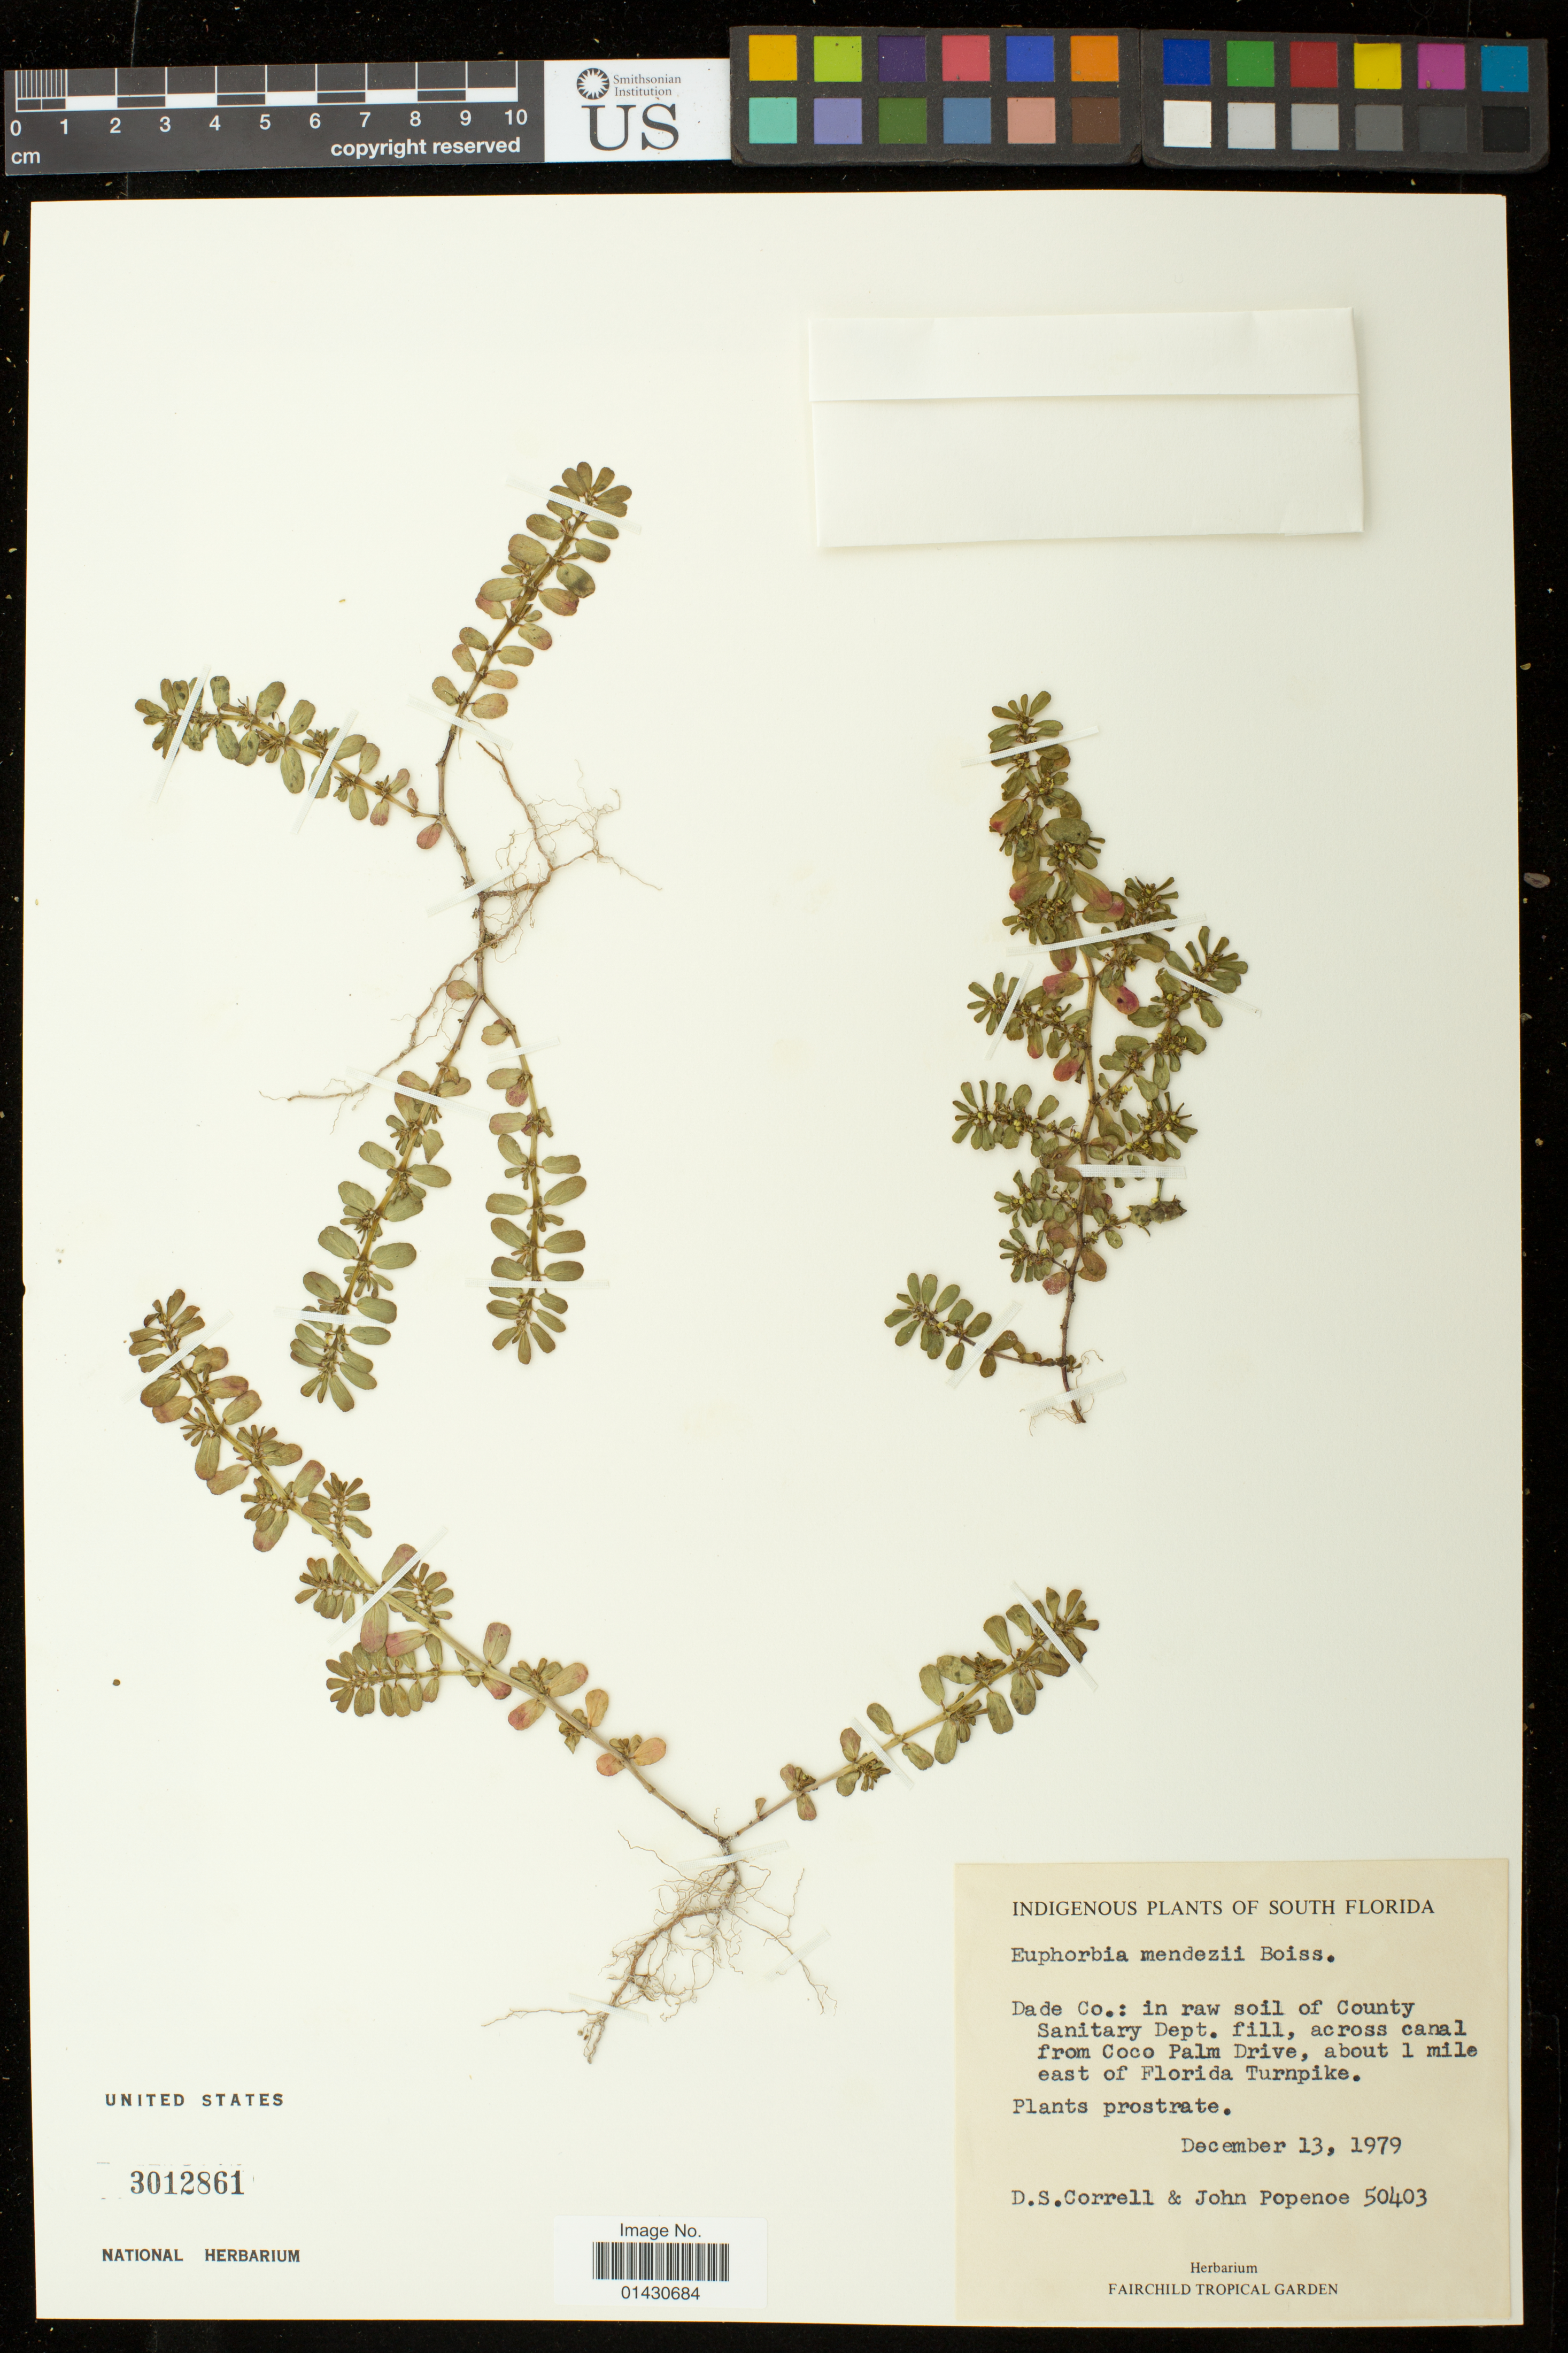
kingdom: Plantae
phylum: Tracheophyta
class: Magnoliopsida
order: Malpighiales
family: Euphorbiaceae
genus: Euphorbia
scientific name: Euphorbia mendezii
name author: Boiss.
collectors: D. S. Correll & J. Popenoe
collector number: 50403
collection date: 1979-12-13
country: United States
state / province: Florida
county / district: Miami-Dade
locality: County Sanitary Dept.; canal from Coco Palm Drive, about 1 mile east of Florida Turnpike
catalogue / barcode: US 3012861